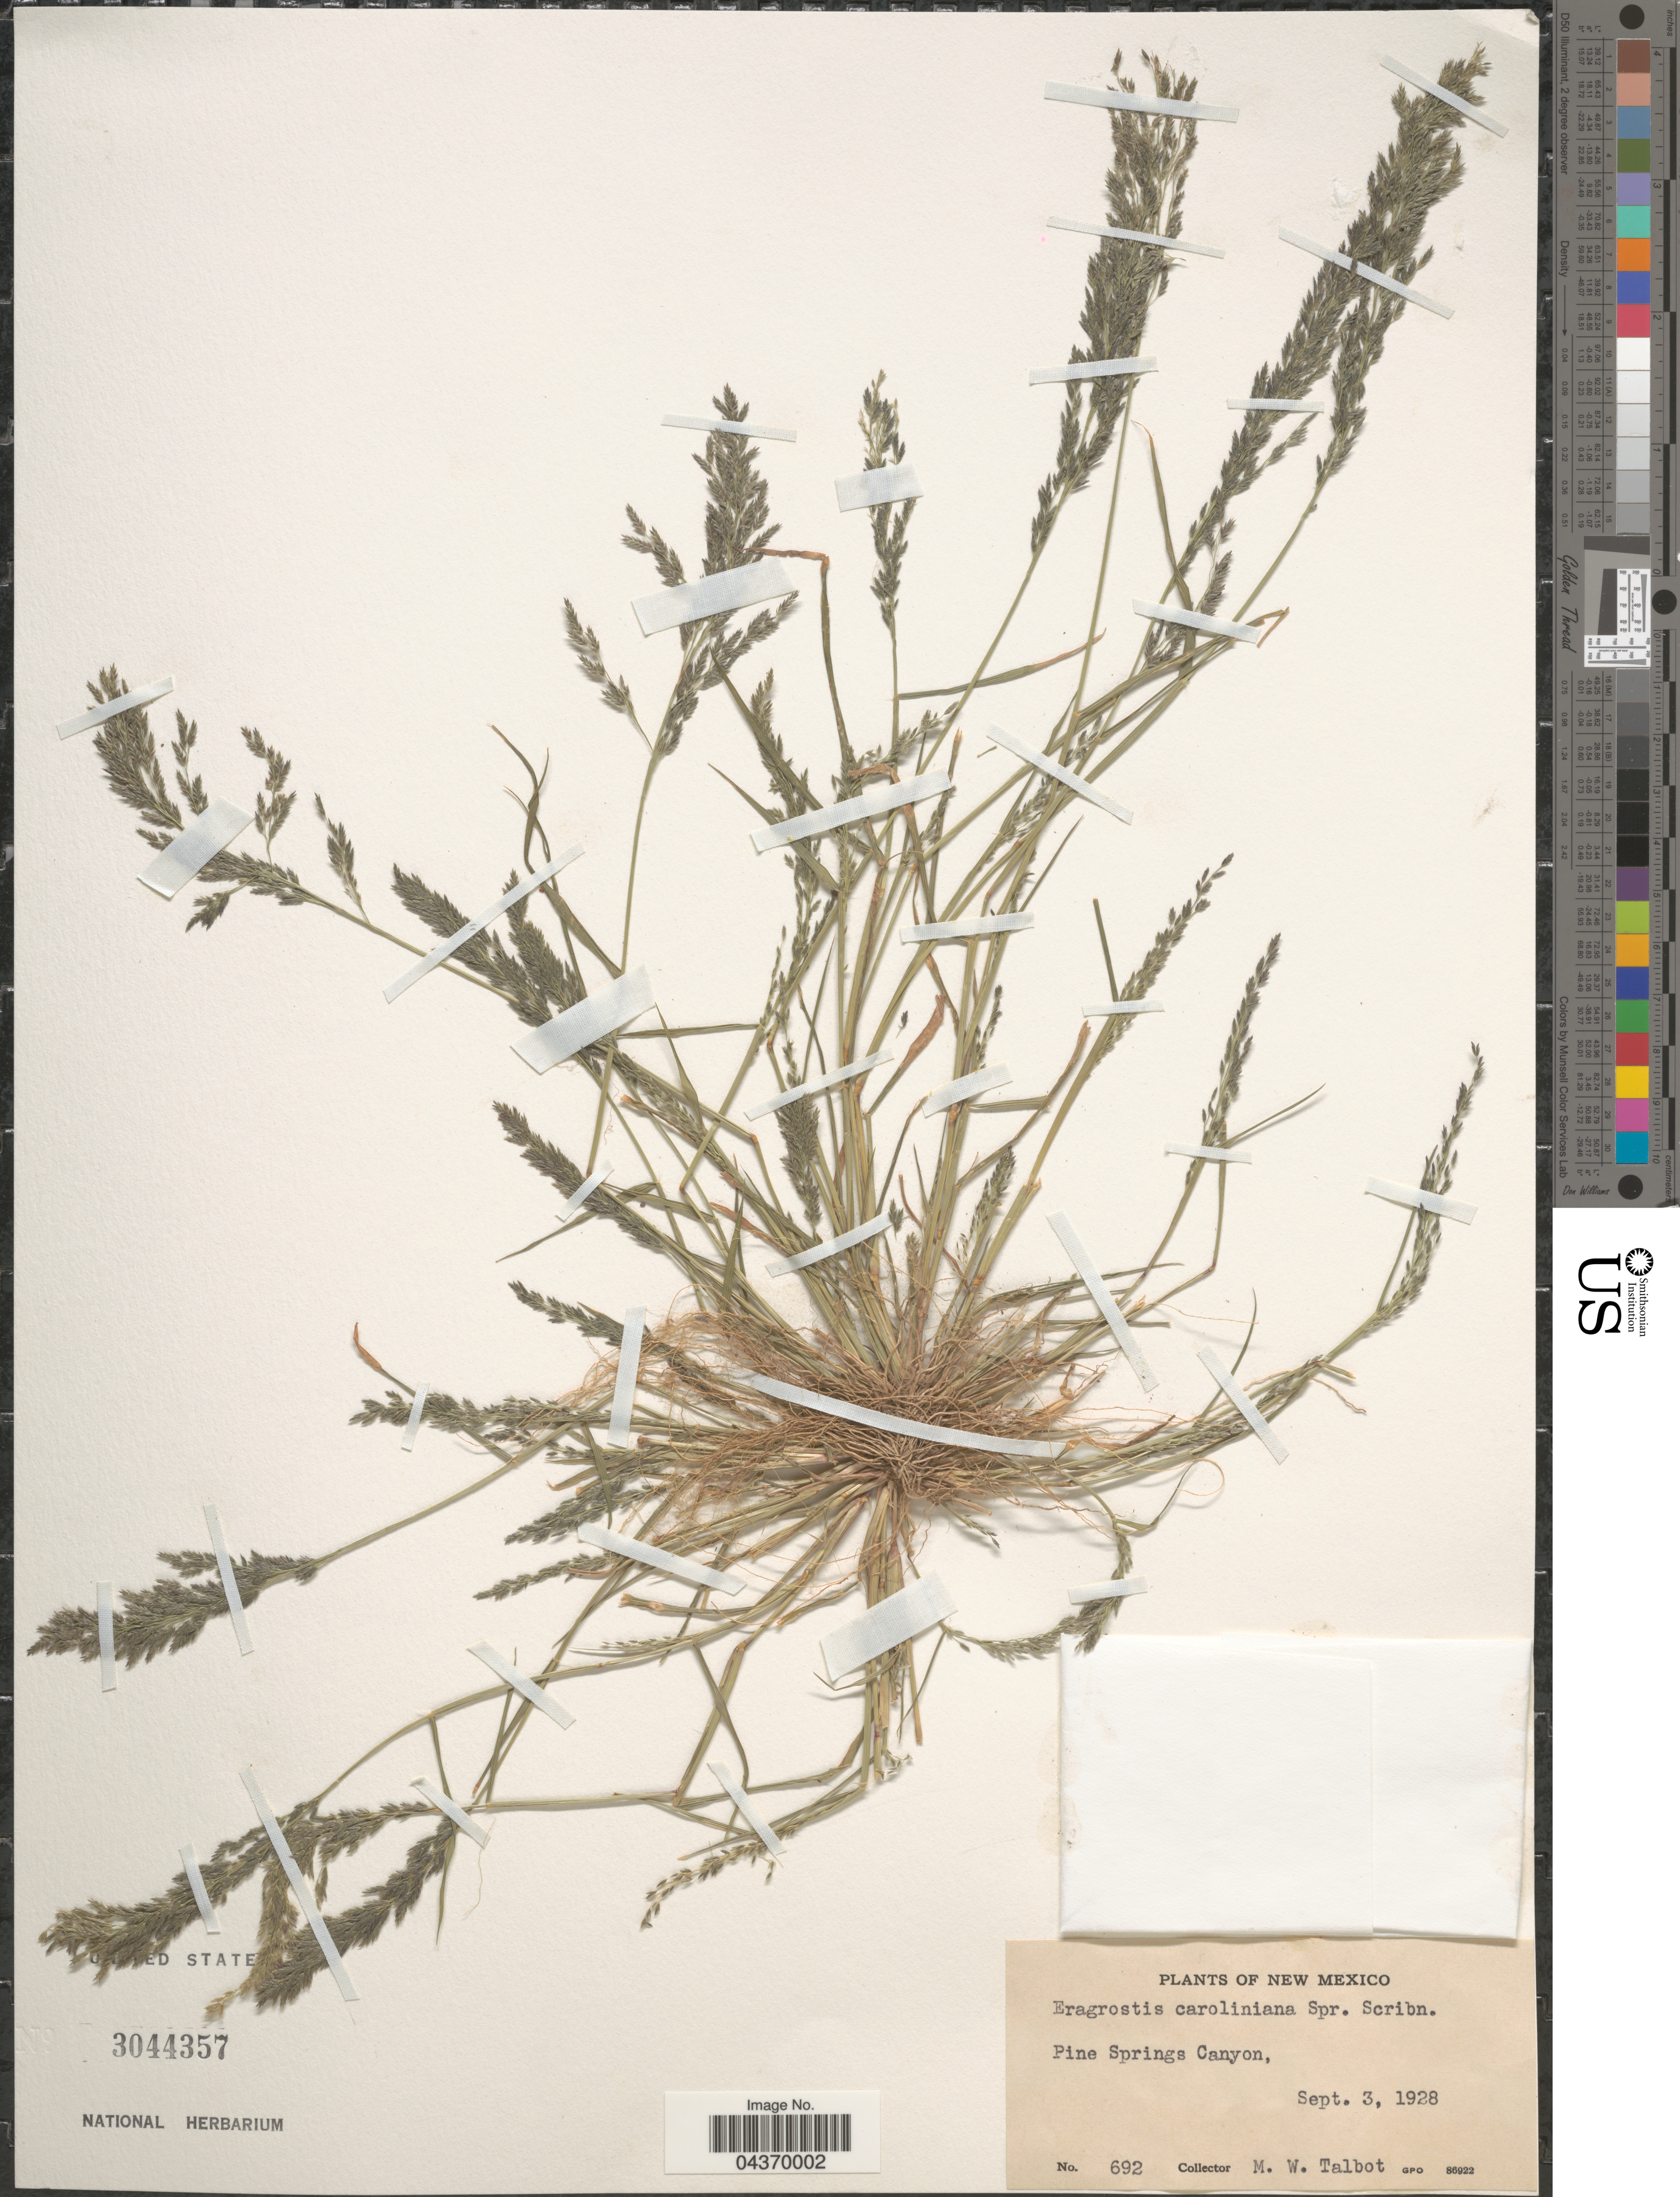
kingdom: Plantae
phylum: Tracheophyta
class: Liliopsida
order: Poales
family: Poaceae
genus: Eragrostis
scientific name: Eragrostis pectinacea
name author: (Michx.) Nees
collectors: M. Talbot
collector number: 692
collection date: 1928-09-03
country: United States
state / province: New Mexico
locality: Pine Springs Canyon.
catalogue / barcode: US 3044357